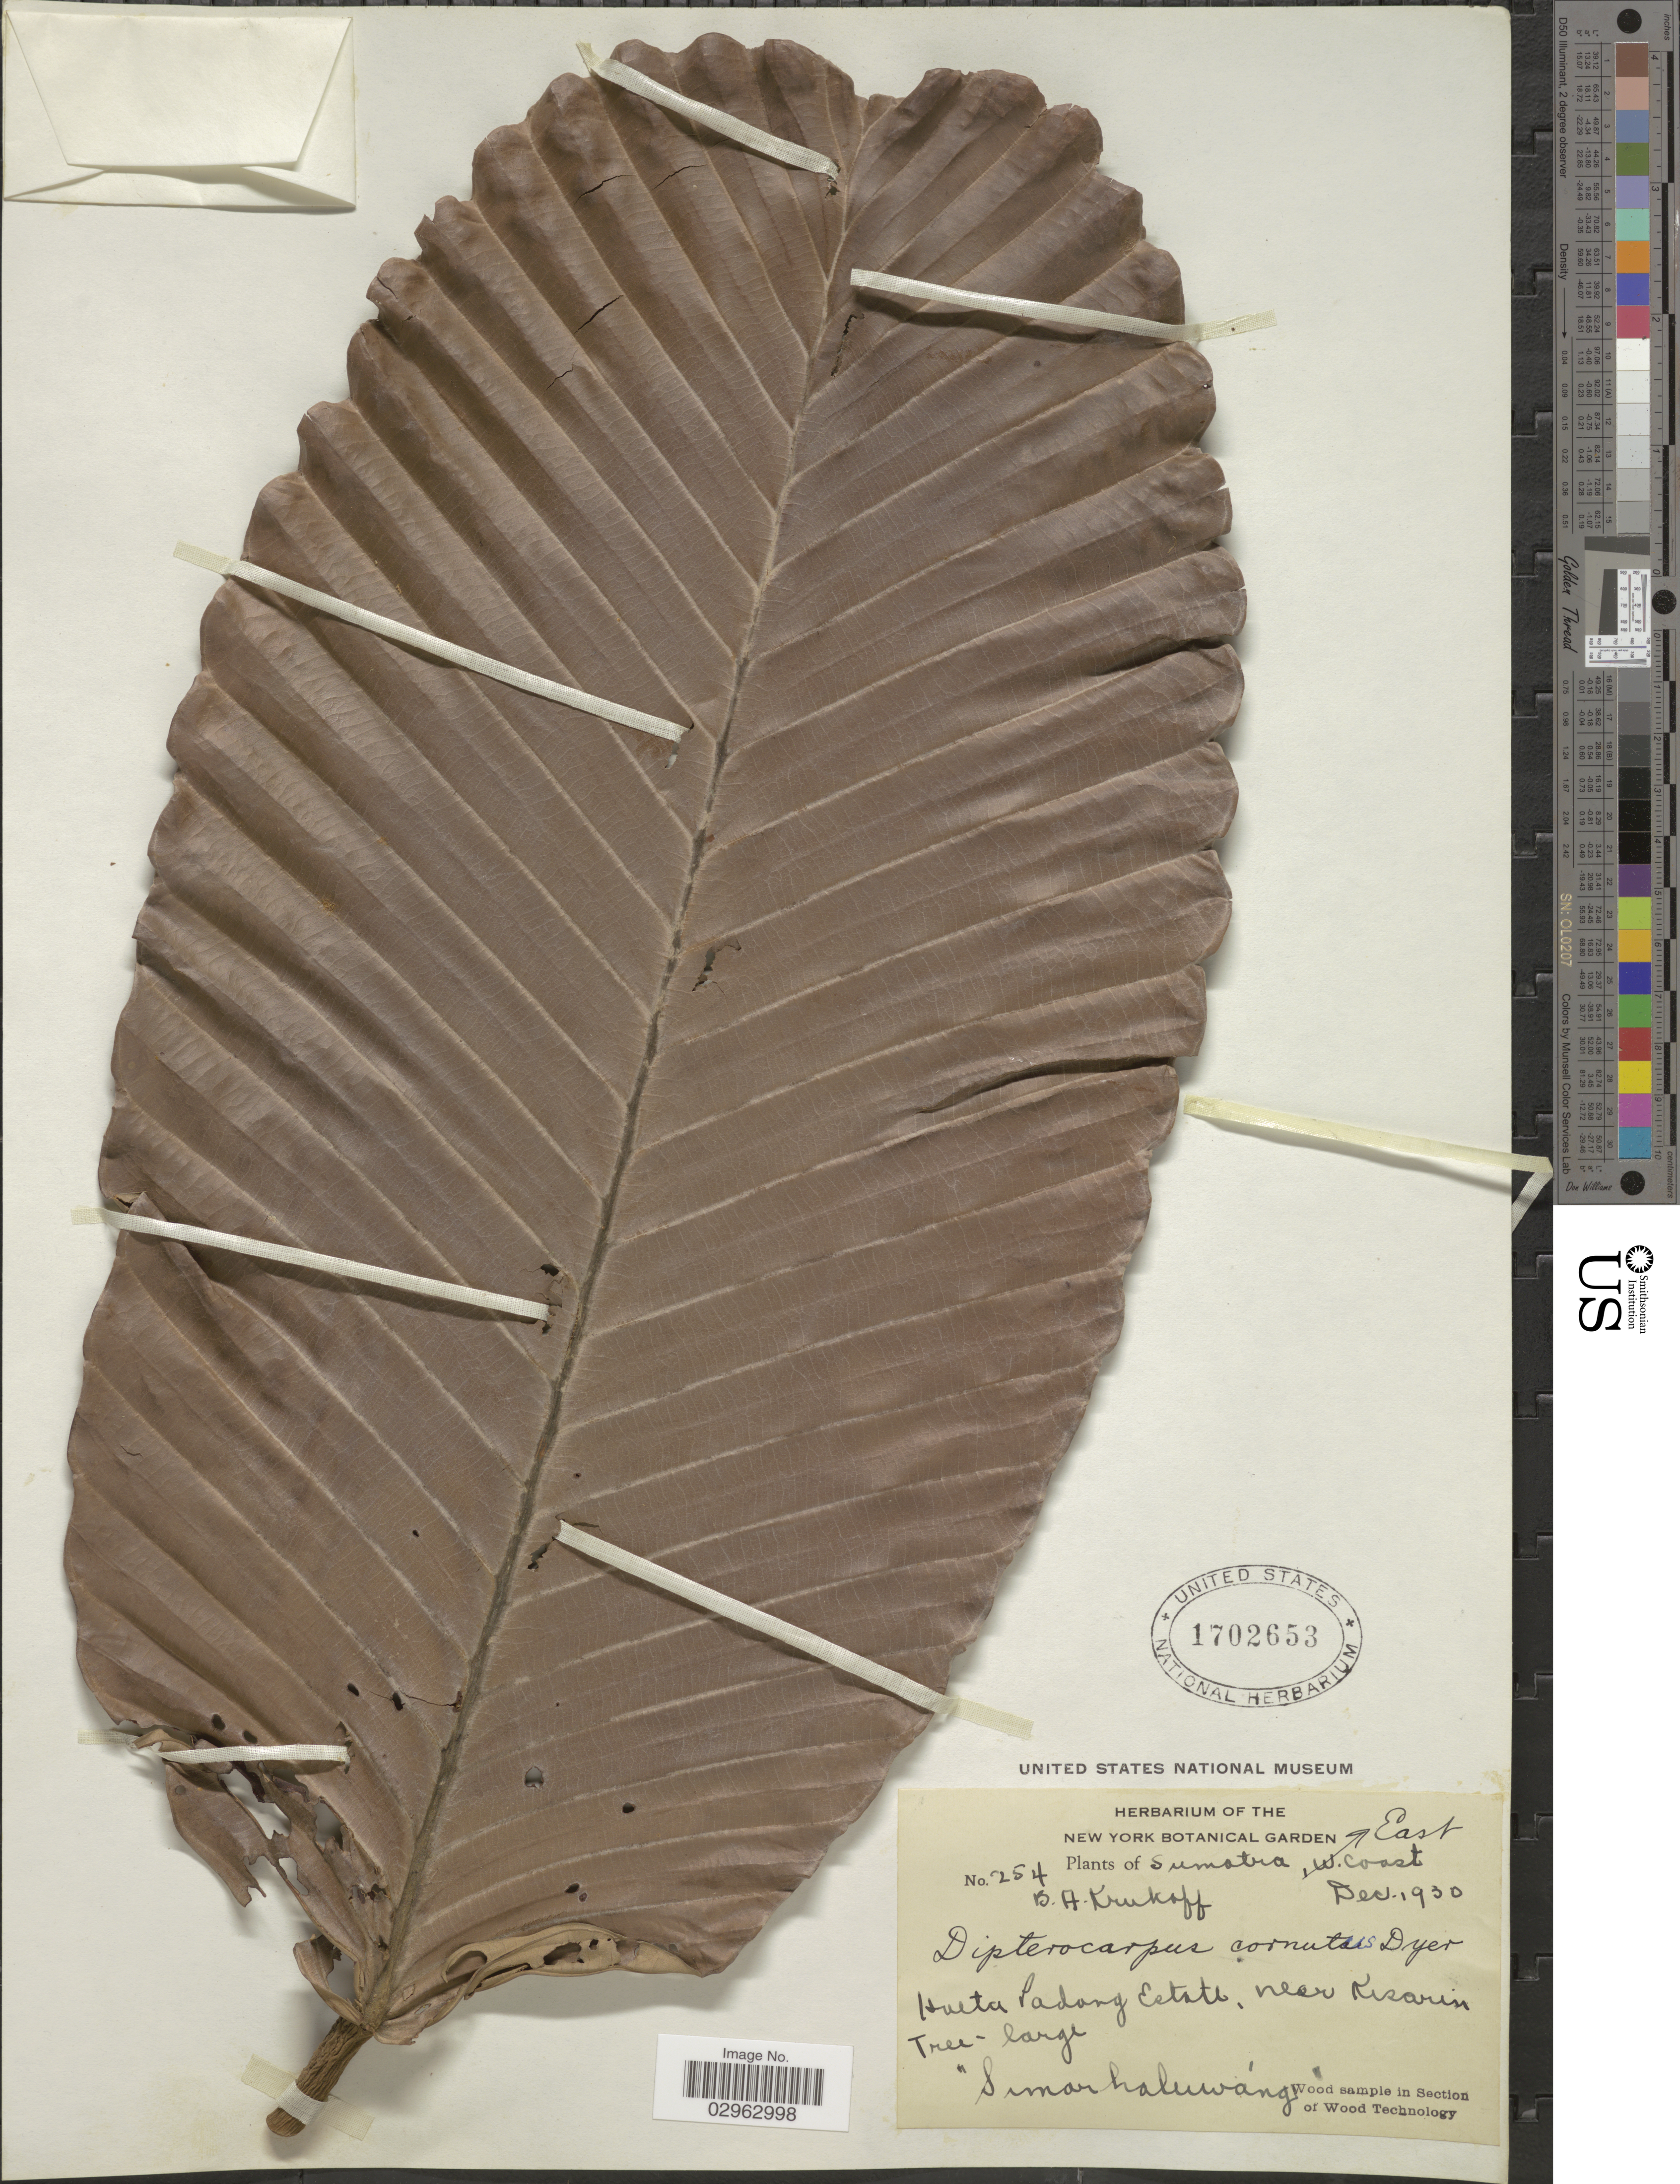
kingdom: Plantae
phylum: Tracheophyta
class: Magnoliopsida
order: Malvales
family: Dipterocarpaceae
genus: Dipterocarpus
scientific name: Dipterocarpus cornutus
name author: Dyer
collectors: B. A. Krukoff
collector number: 254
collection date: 1930-12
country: Indonesia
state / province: Sumatra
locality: W. Coast. Hoeta Padang Estate, near Kisarin.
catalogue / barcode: US 1702653